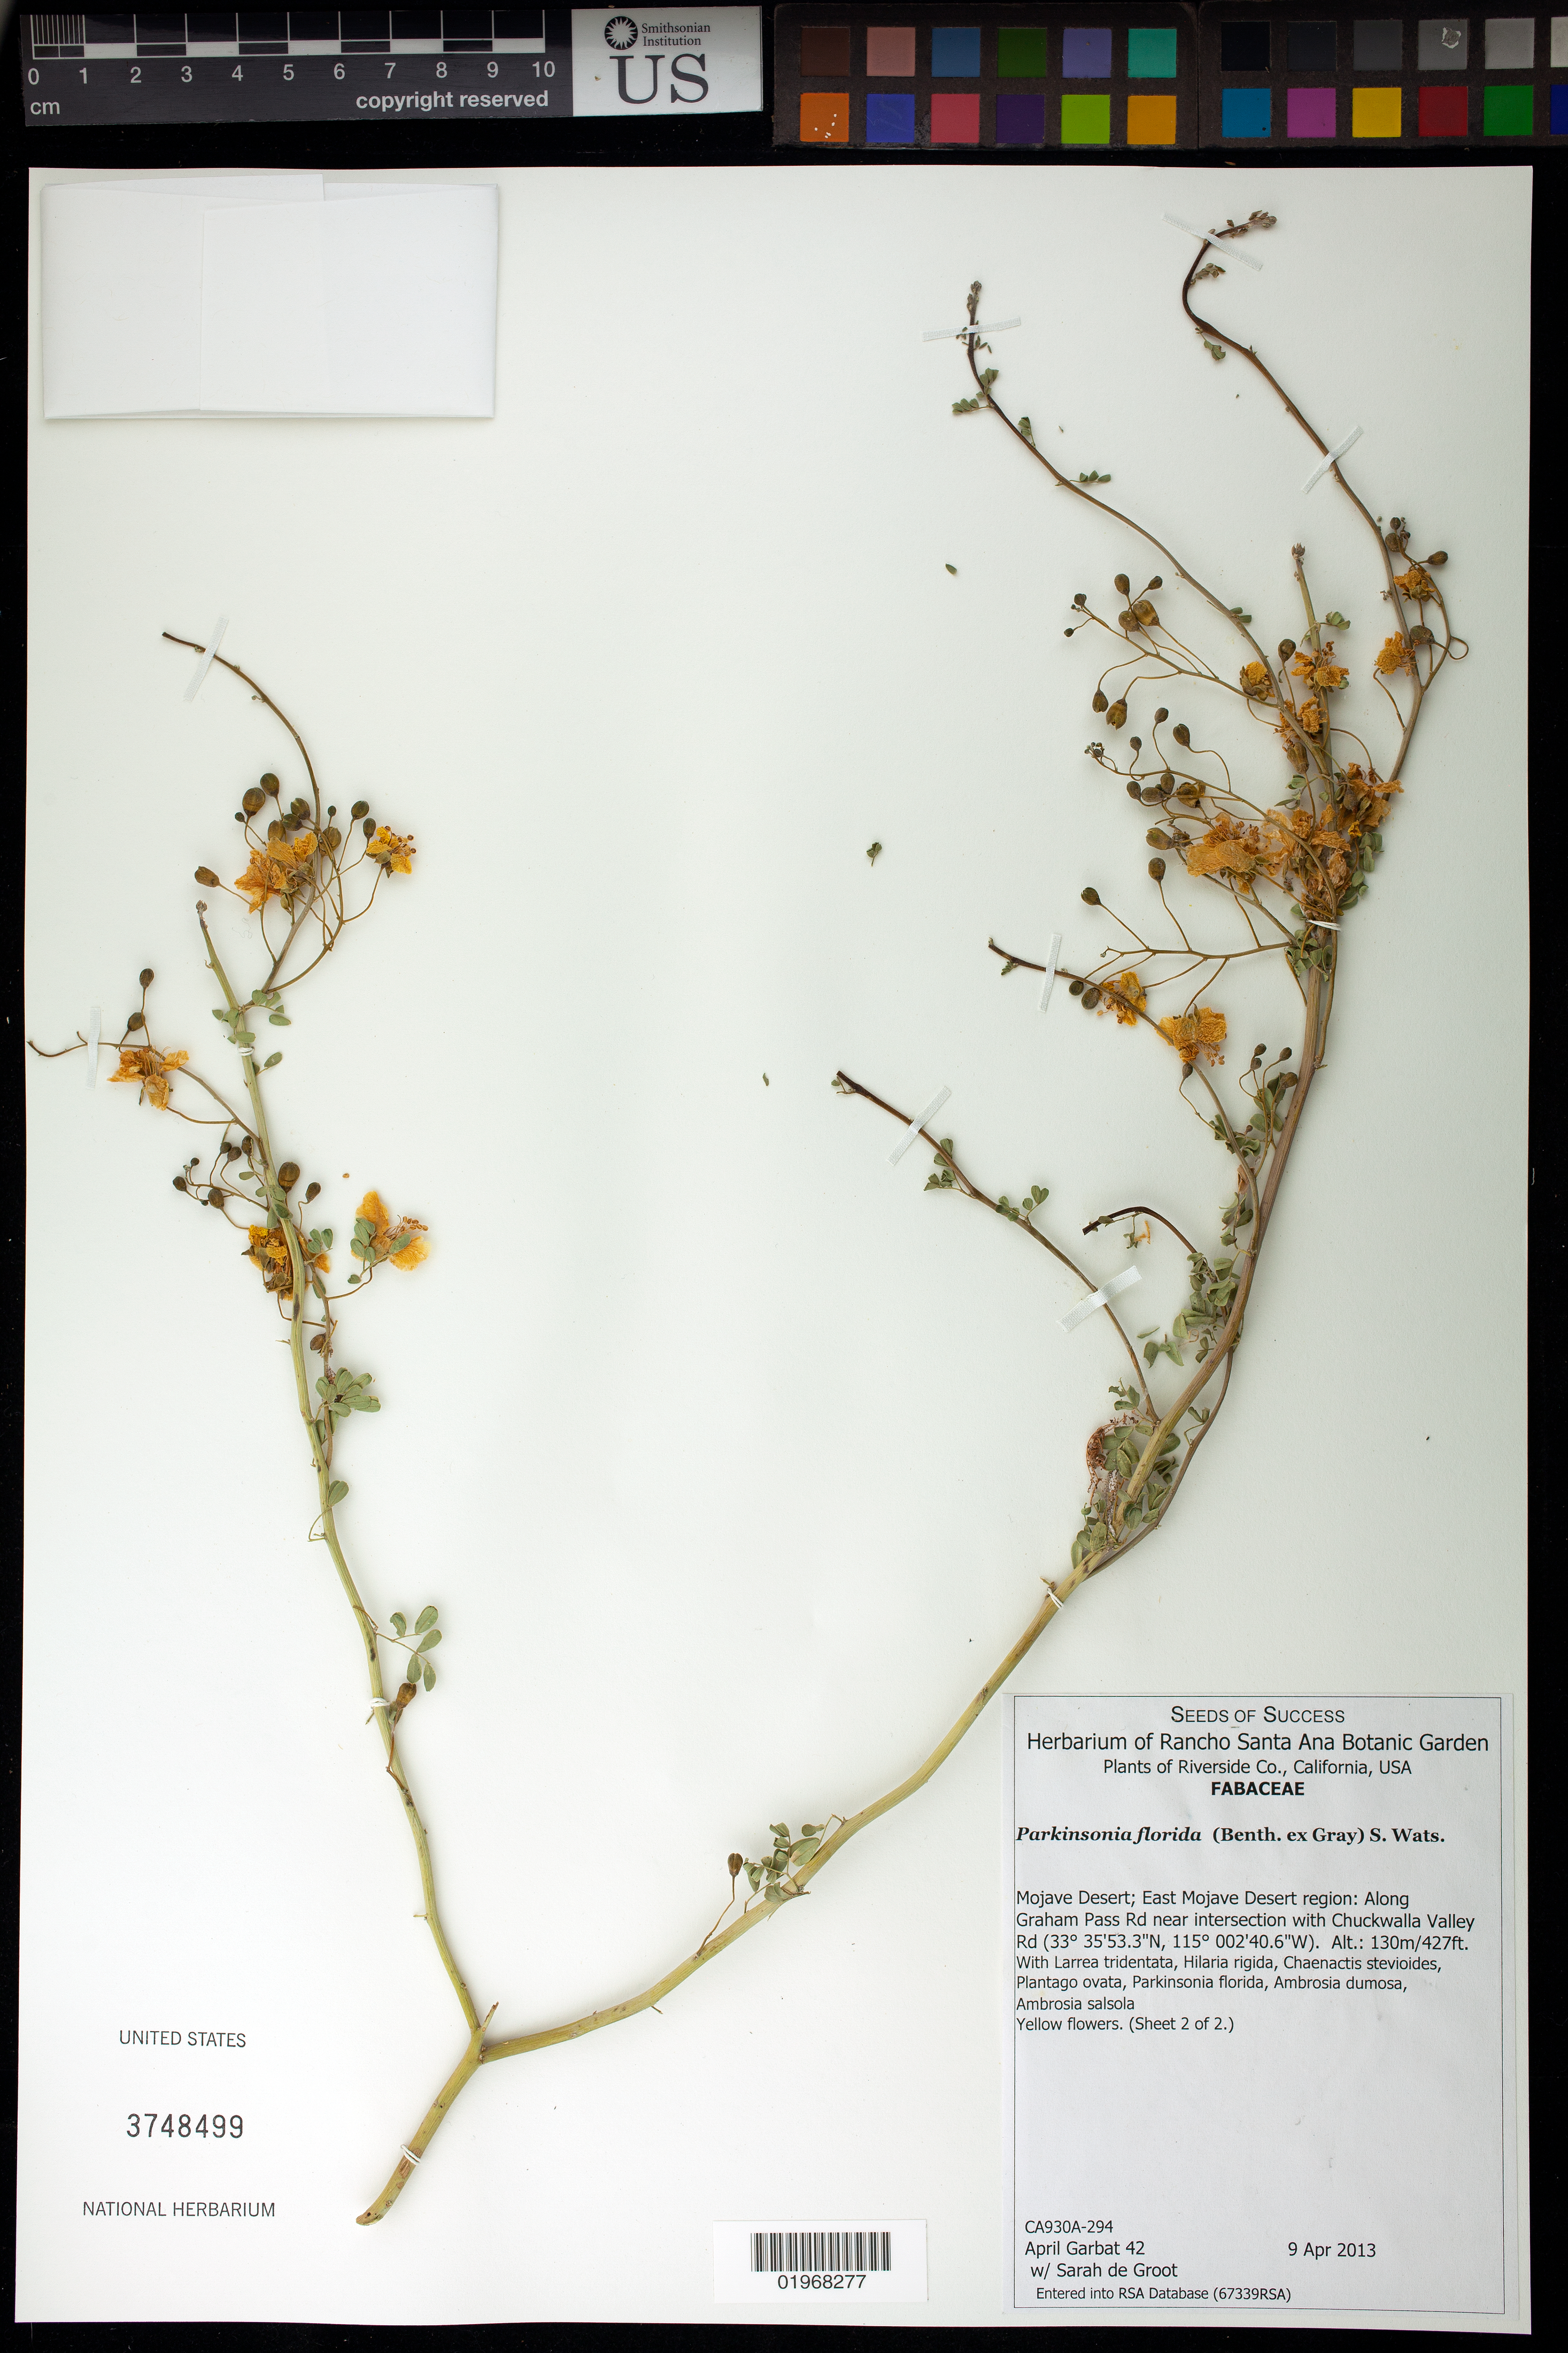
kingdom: Plantae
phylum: Tracheophyta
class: Magnoliopsida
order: Fabales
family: Fabaceae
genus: Parkinsonia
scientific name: Parkinsonia florida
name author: (Benth. ex A. Gray) S. Watson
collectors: A. Garbat & S. De Groot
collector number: CA930A-294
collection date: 2013-04-09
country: United States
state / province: California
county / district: Riverside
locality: Mojave Desert, East Mojave Desert region: Along Graham Pass Rd near intersection with Chuckwalla Valley Rd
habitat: With Larrea tridentata, Plantago ovata, Hilaria rigida, ect.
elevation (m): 130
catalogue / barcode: US 3748499